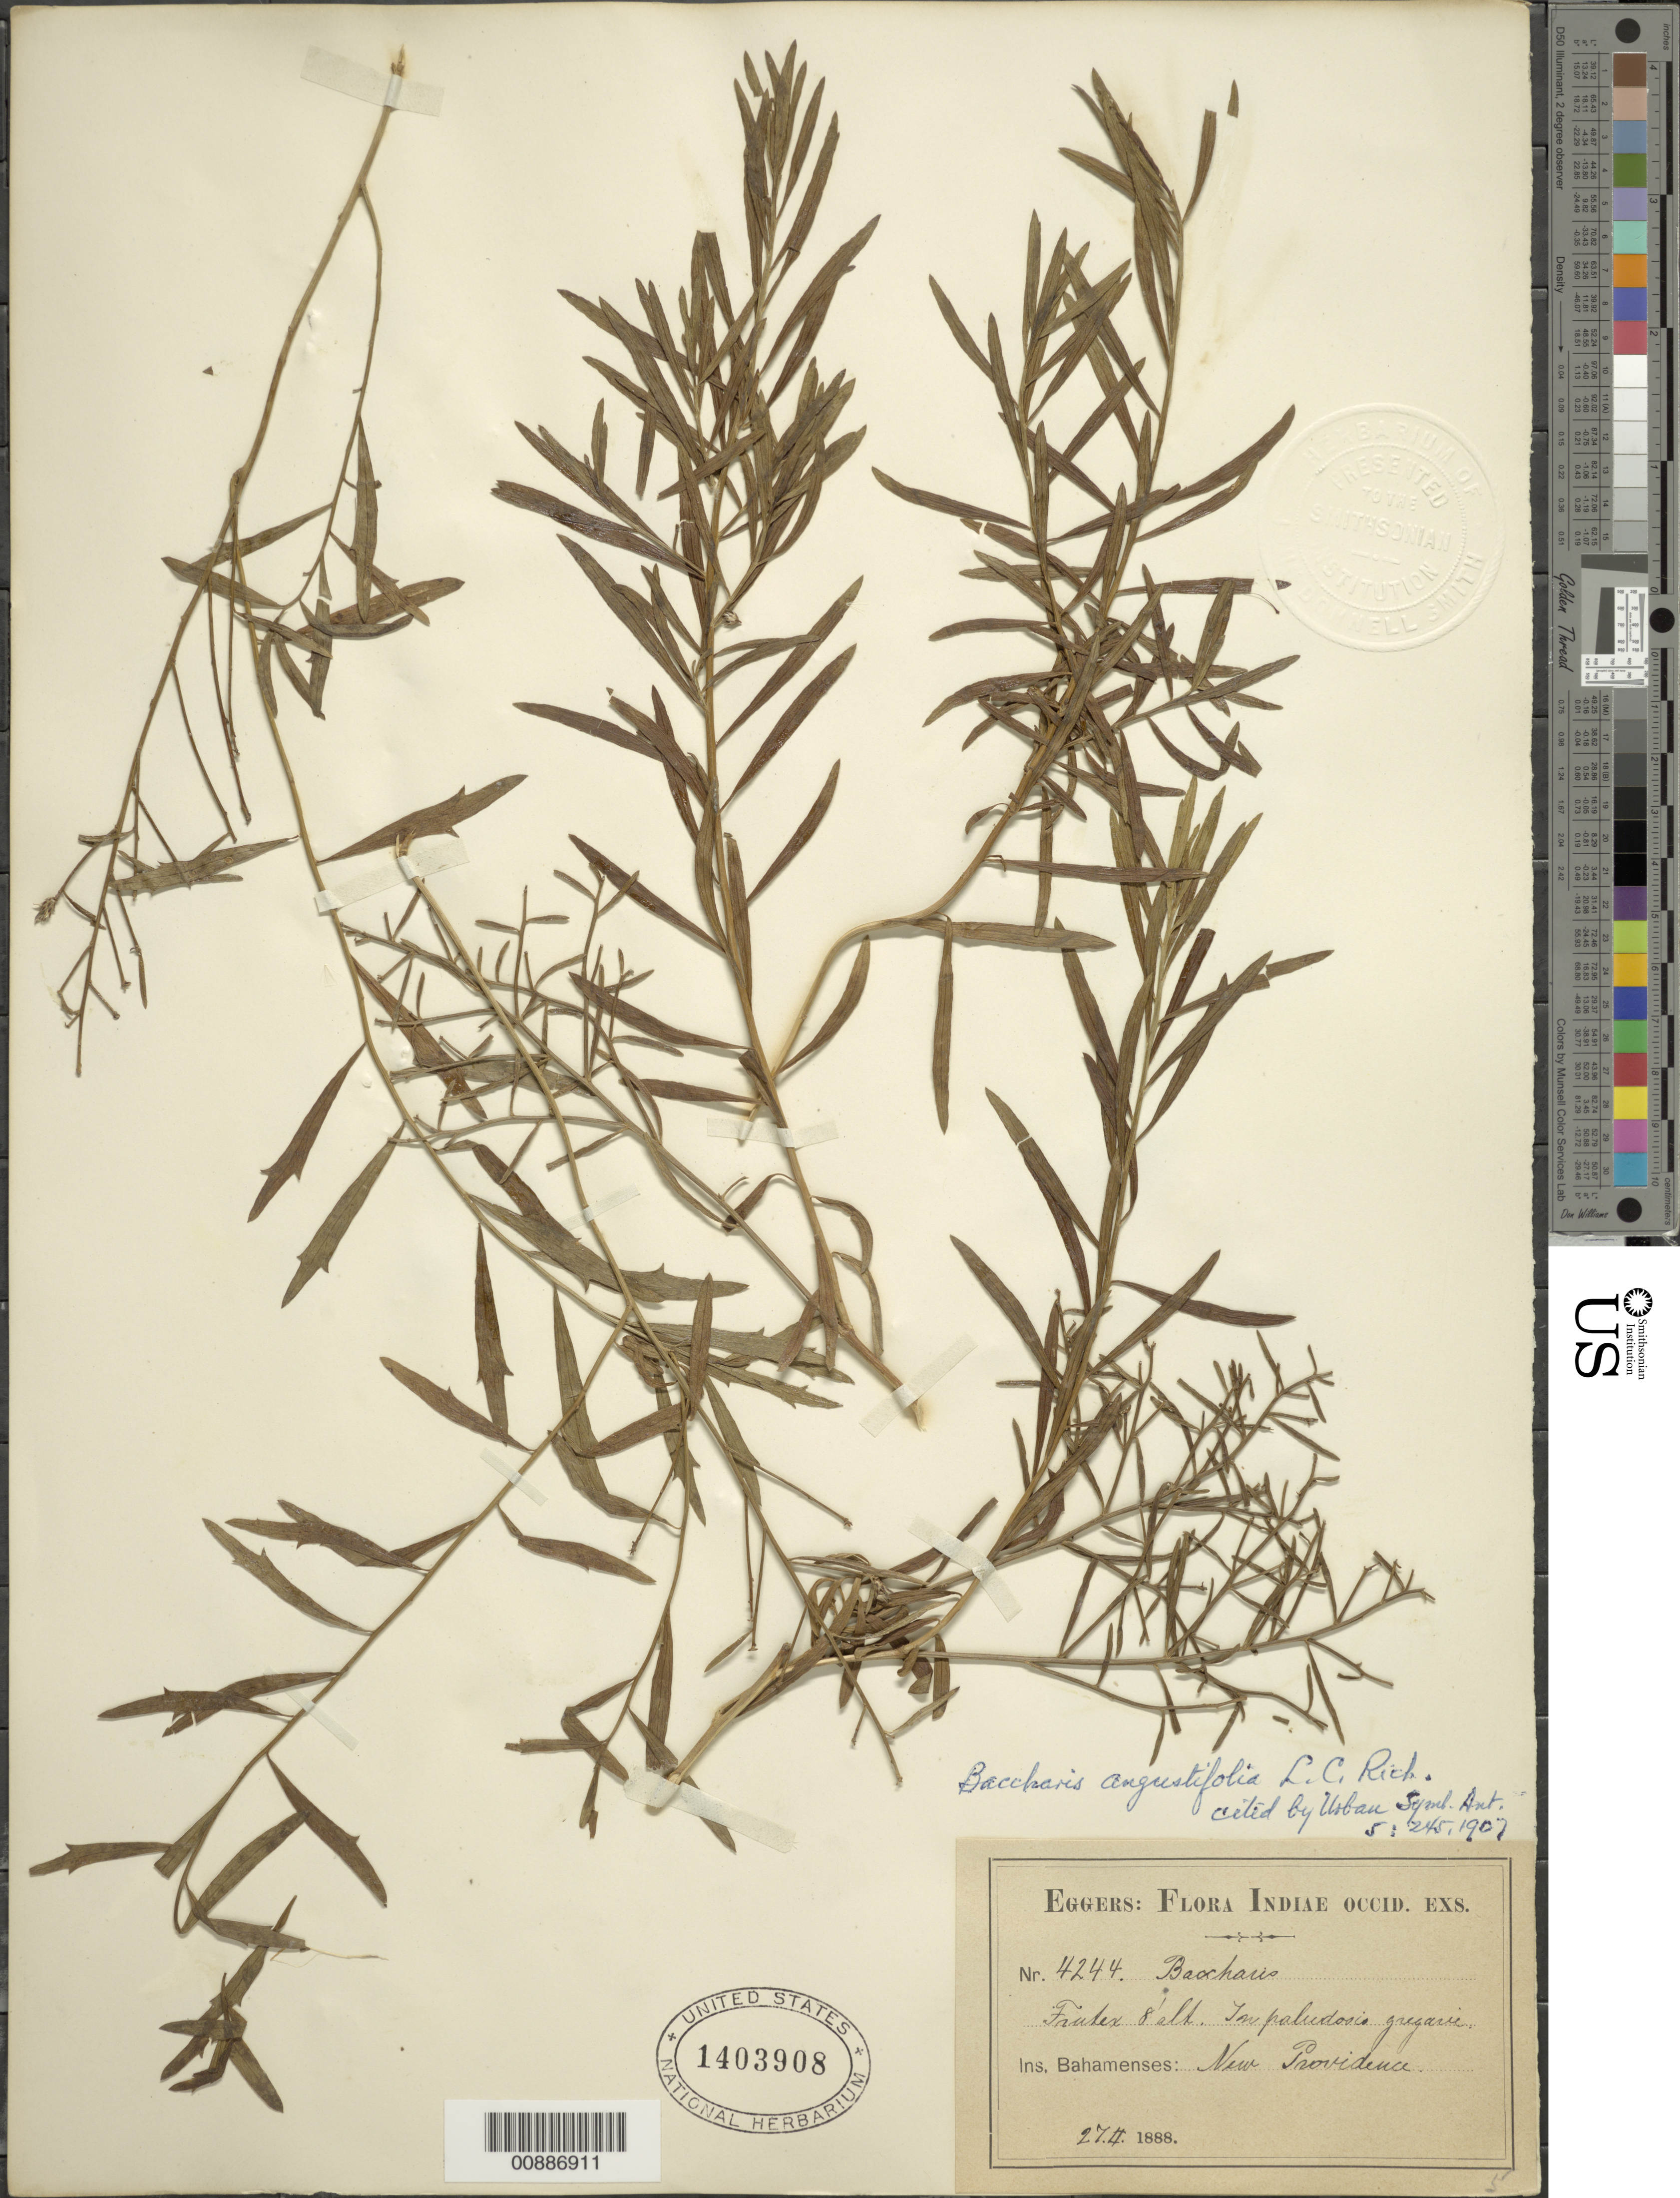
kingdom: Plantae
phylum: Tracheophyta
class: Magnoliopsida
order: Asterales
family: Asteraceae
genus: Baccharis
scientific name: Baccharis angustifolia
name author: Michx.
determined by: Liogier, Alain H.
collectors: H. F. A. von Eggers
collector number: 4244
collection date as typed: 27 Feb 1888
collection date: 1888-02-27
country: Bahamas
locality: New Providence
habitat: In paludosis gregarie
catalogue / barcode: US 1403908